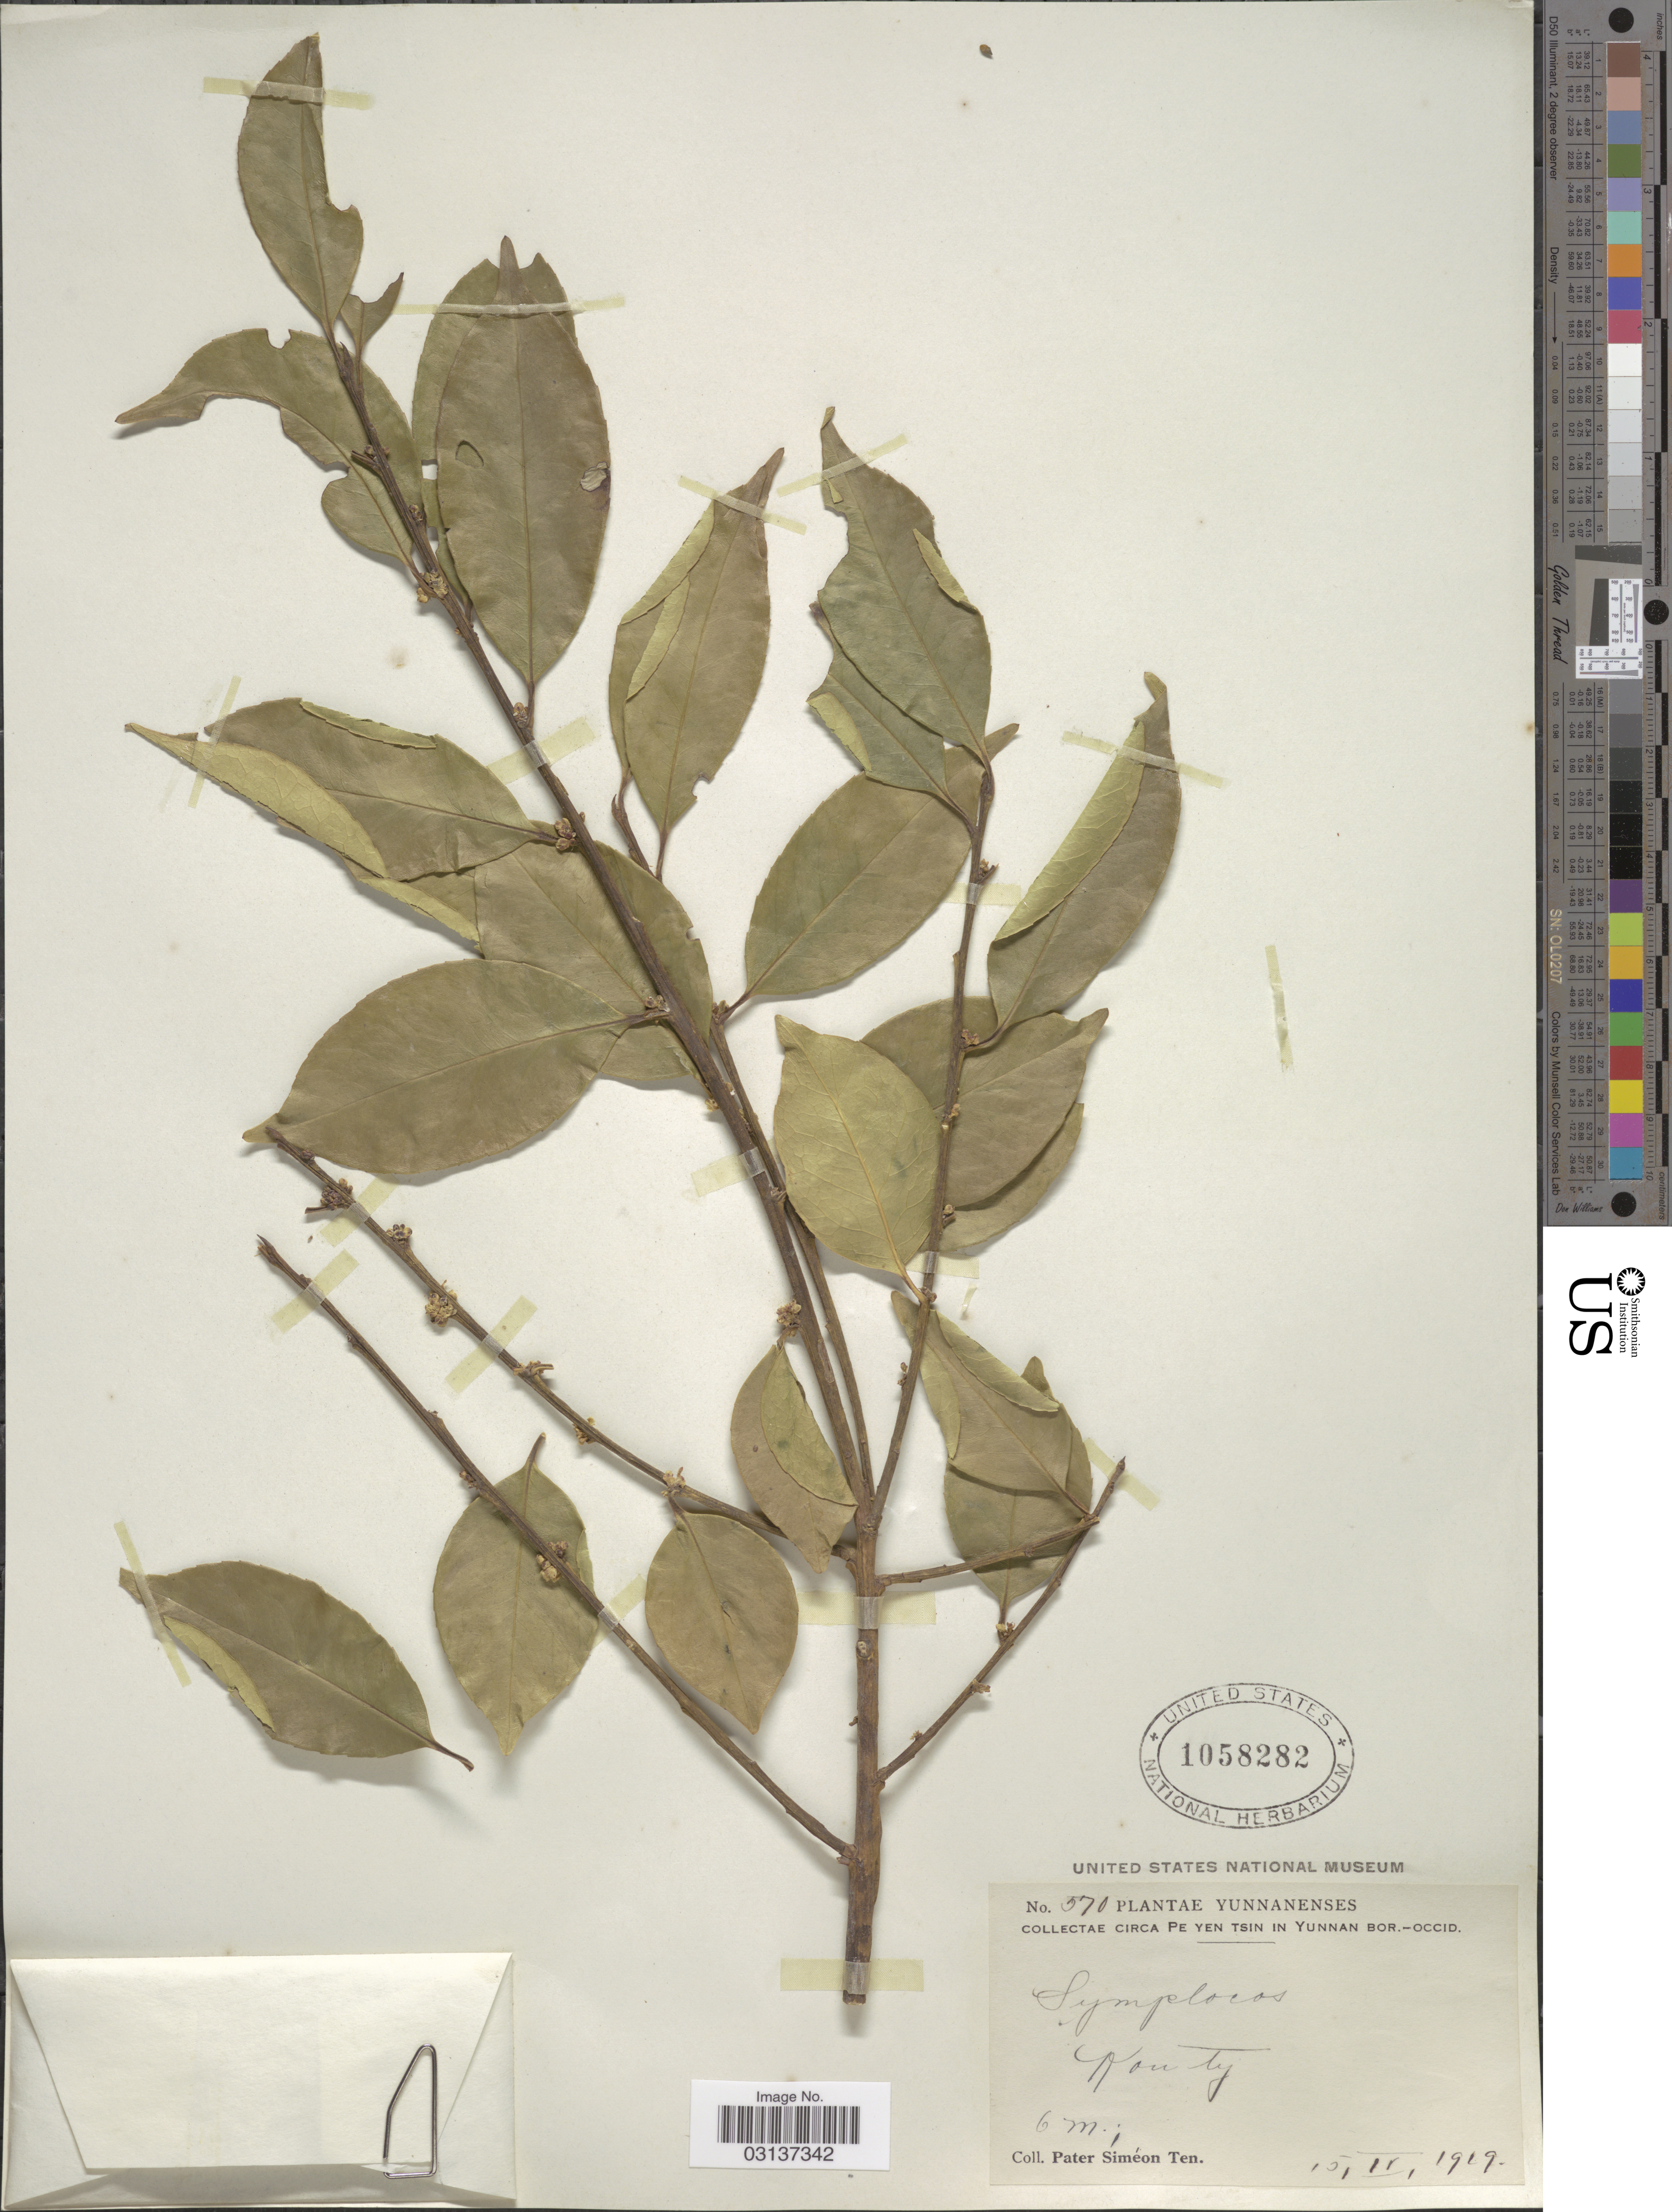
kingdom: Plantae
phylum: Tracheophyta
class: Magnoliopsida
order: Ericales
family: Symplocaceae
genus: Symplocos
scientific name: Symplocos sp.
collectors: P. S. Ten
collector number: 570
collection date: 1919-04-15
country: China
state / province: Yunnan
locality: Yunnanenses. Circa Pe Yen Tsin in Yunnan Bor.-Occid. Kou Ty.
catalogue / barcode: US 1058282